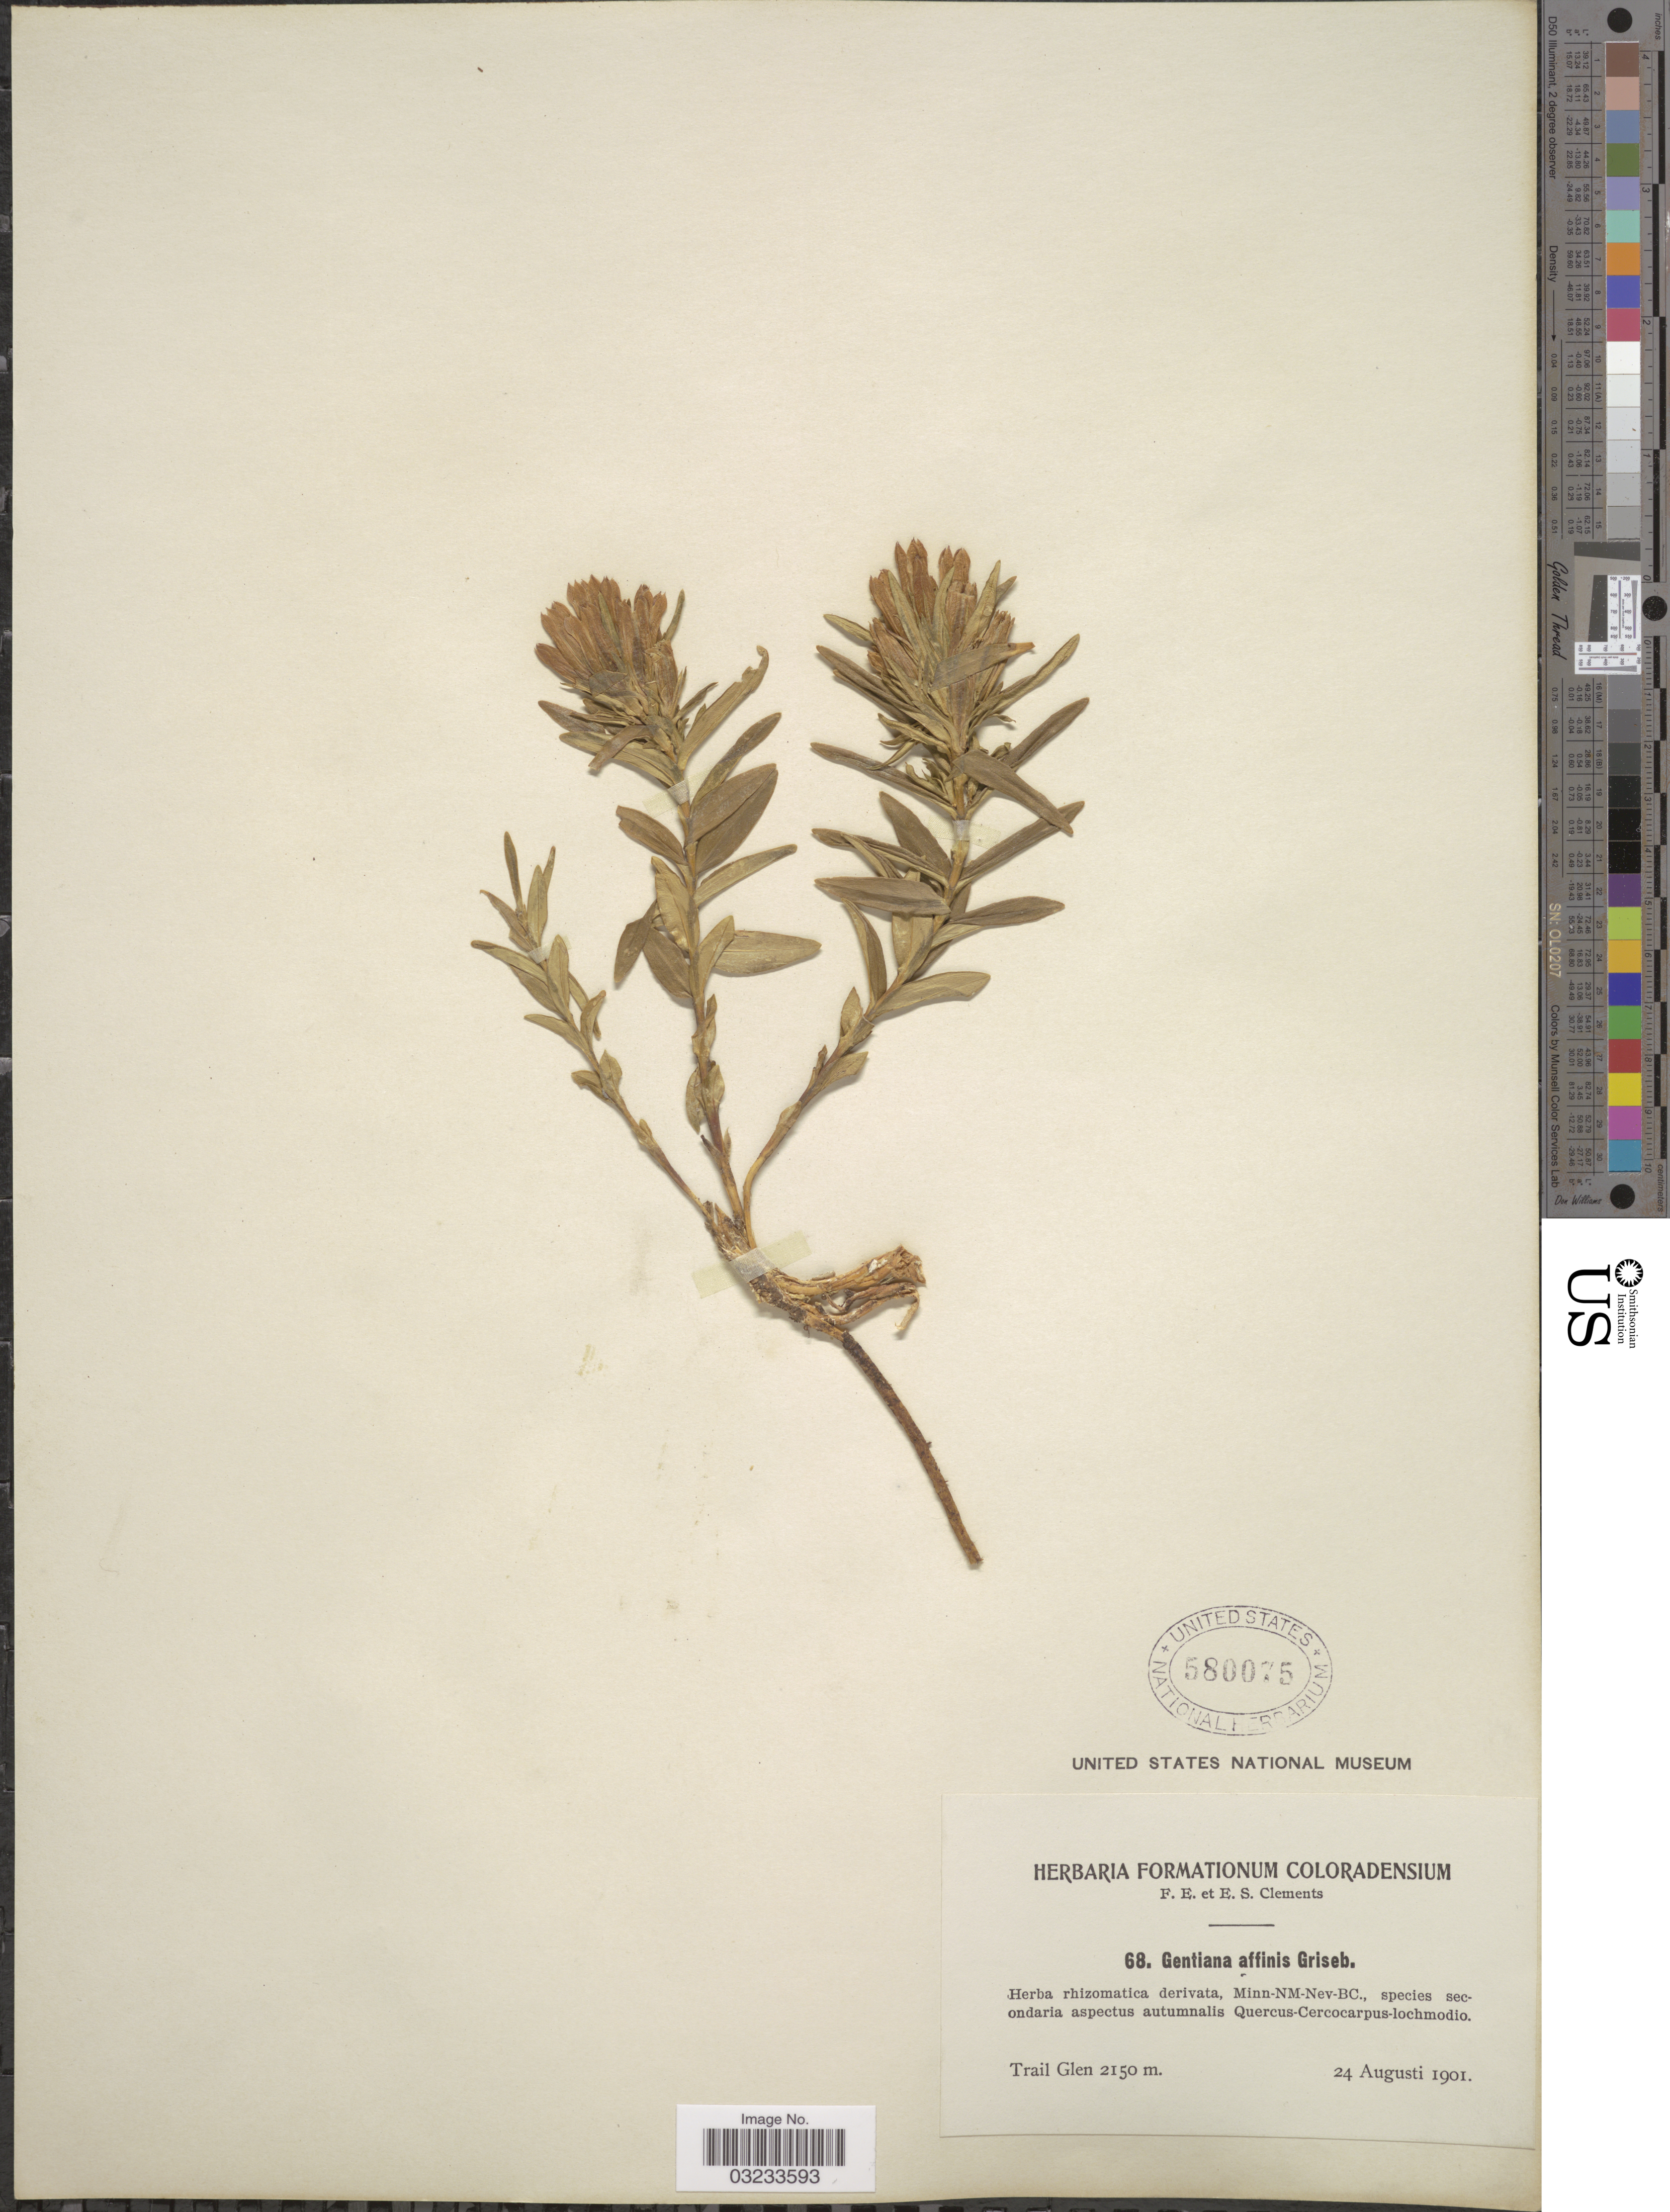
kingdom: Plantae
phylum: Tracheophyta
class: Magnoliopsida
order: Gentianales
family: Gentianaceae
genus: Gentiana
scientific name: Gentiana affinis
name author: Griseb.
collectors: F. E. Clements & E. S. Clements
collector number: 68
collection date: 1901-08-24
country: United States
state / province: Colorado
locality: Trail Glen.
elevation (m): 2150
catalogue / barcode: US 580075